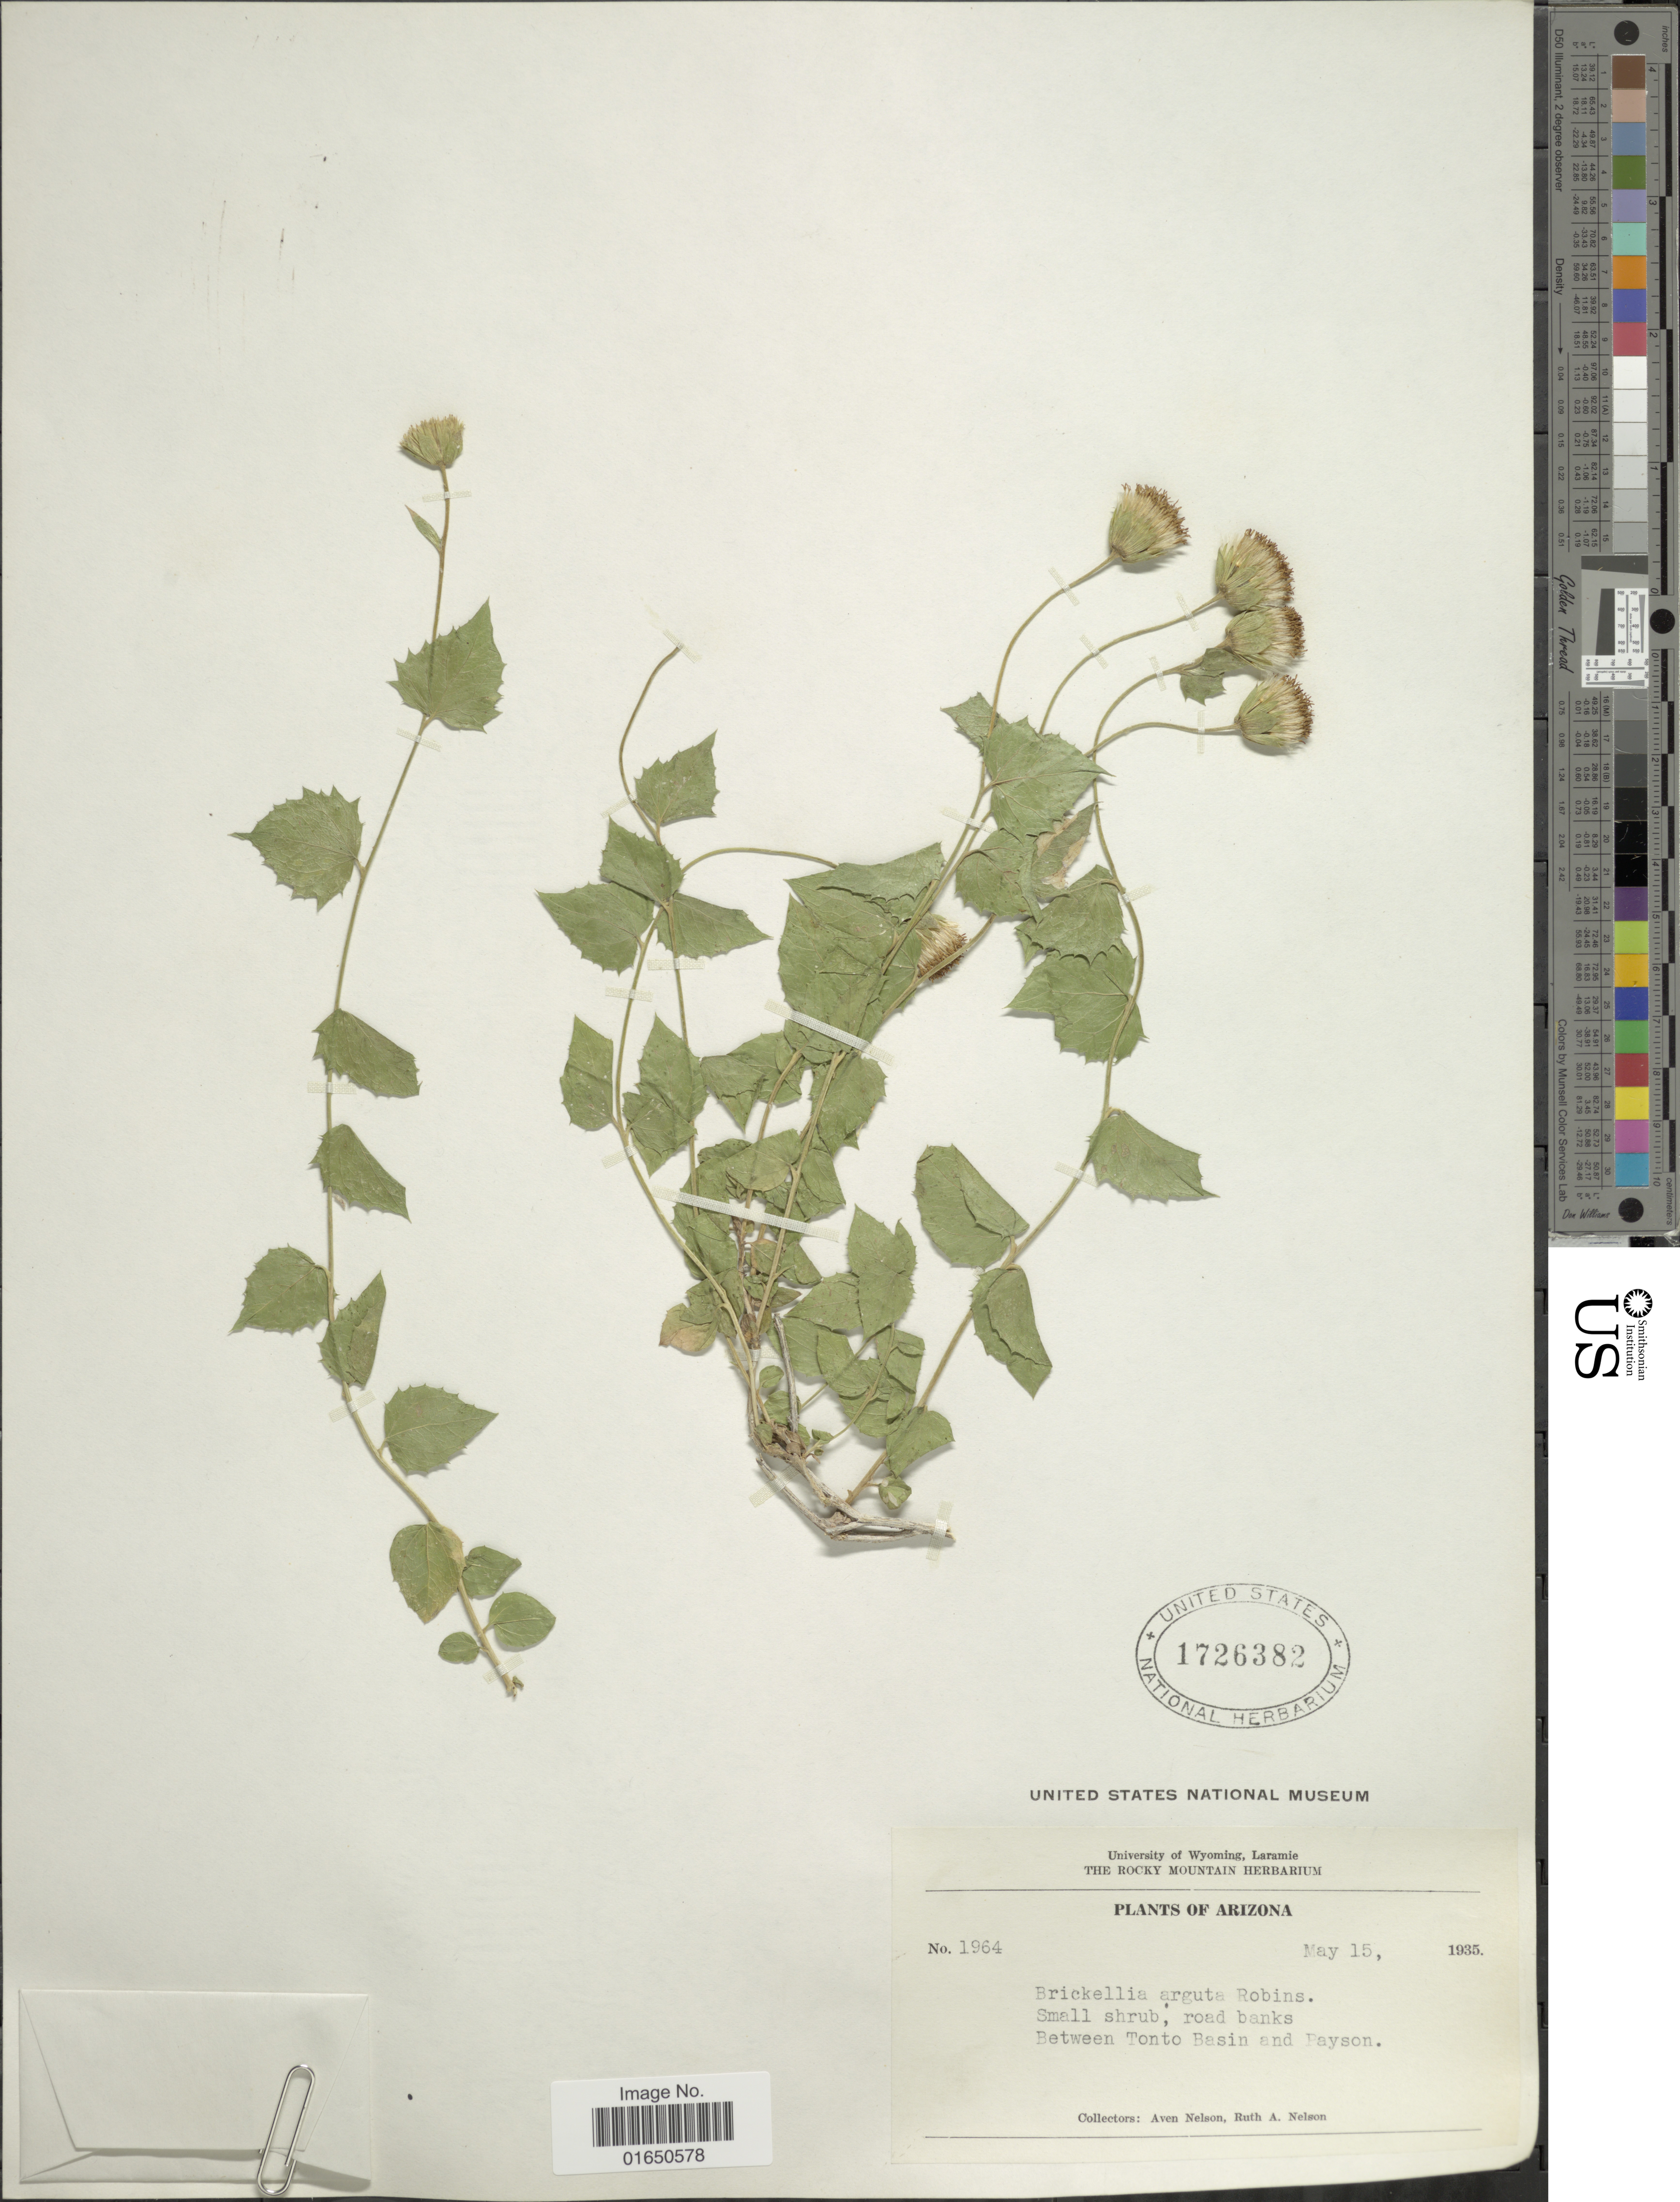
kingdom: Plantae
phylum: Tracheophyta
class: Magnoliopsida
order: Asterales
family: Asteraceae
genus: Brickellia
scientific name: Brickellia atractyloides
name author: A. Gray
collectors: A. Nelson & R. A. Nelson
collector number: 1964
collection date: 1935-05-15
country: United States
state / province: Arizona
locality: Between Tonto Basin and Payson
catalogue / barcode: US 1726382